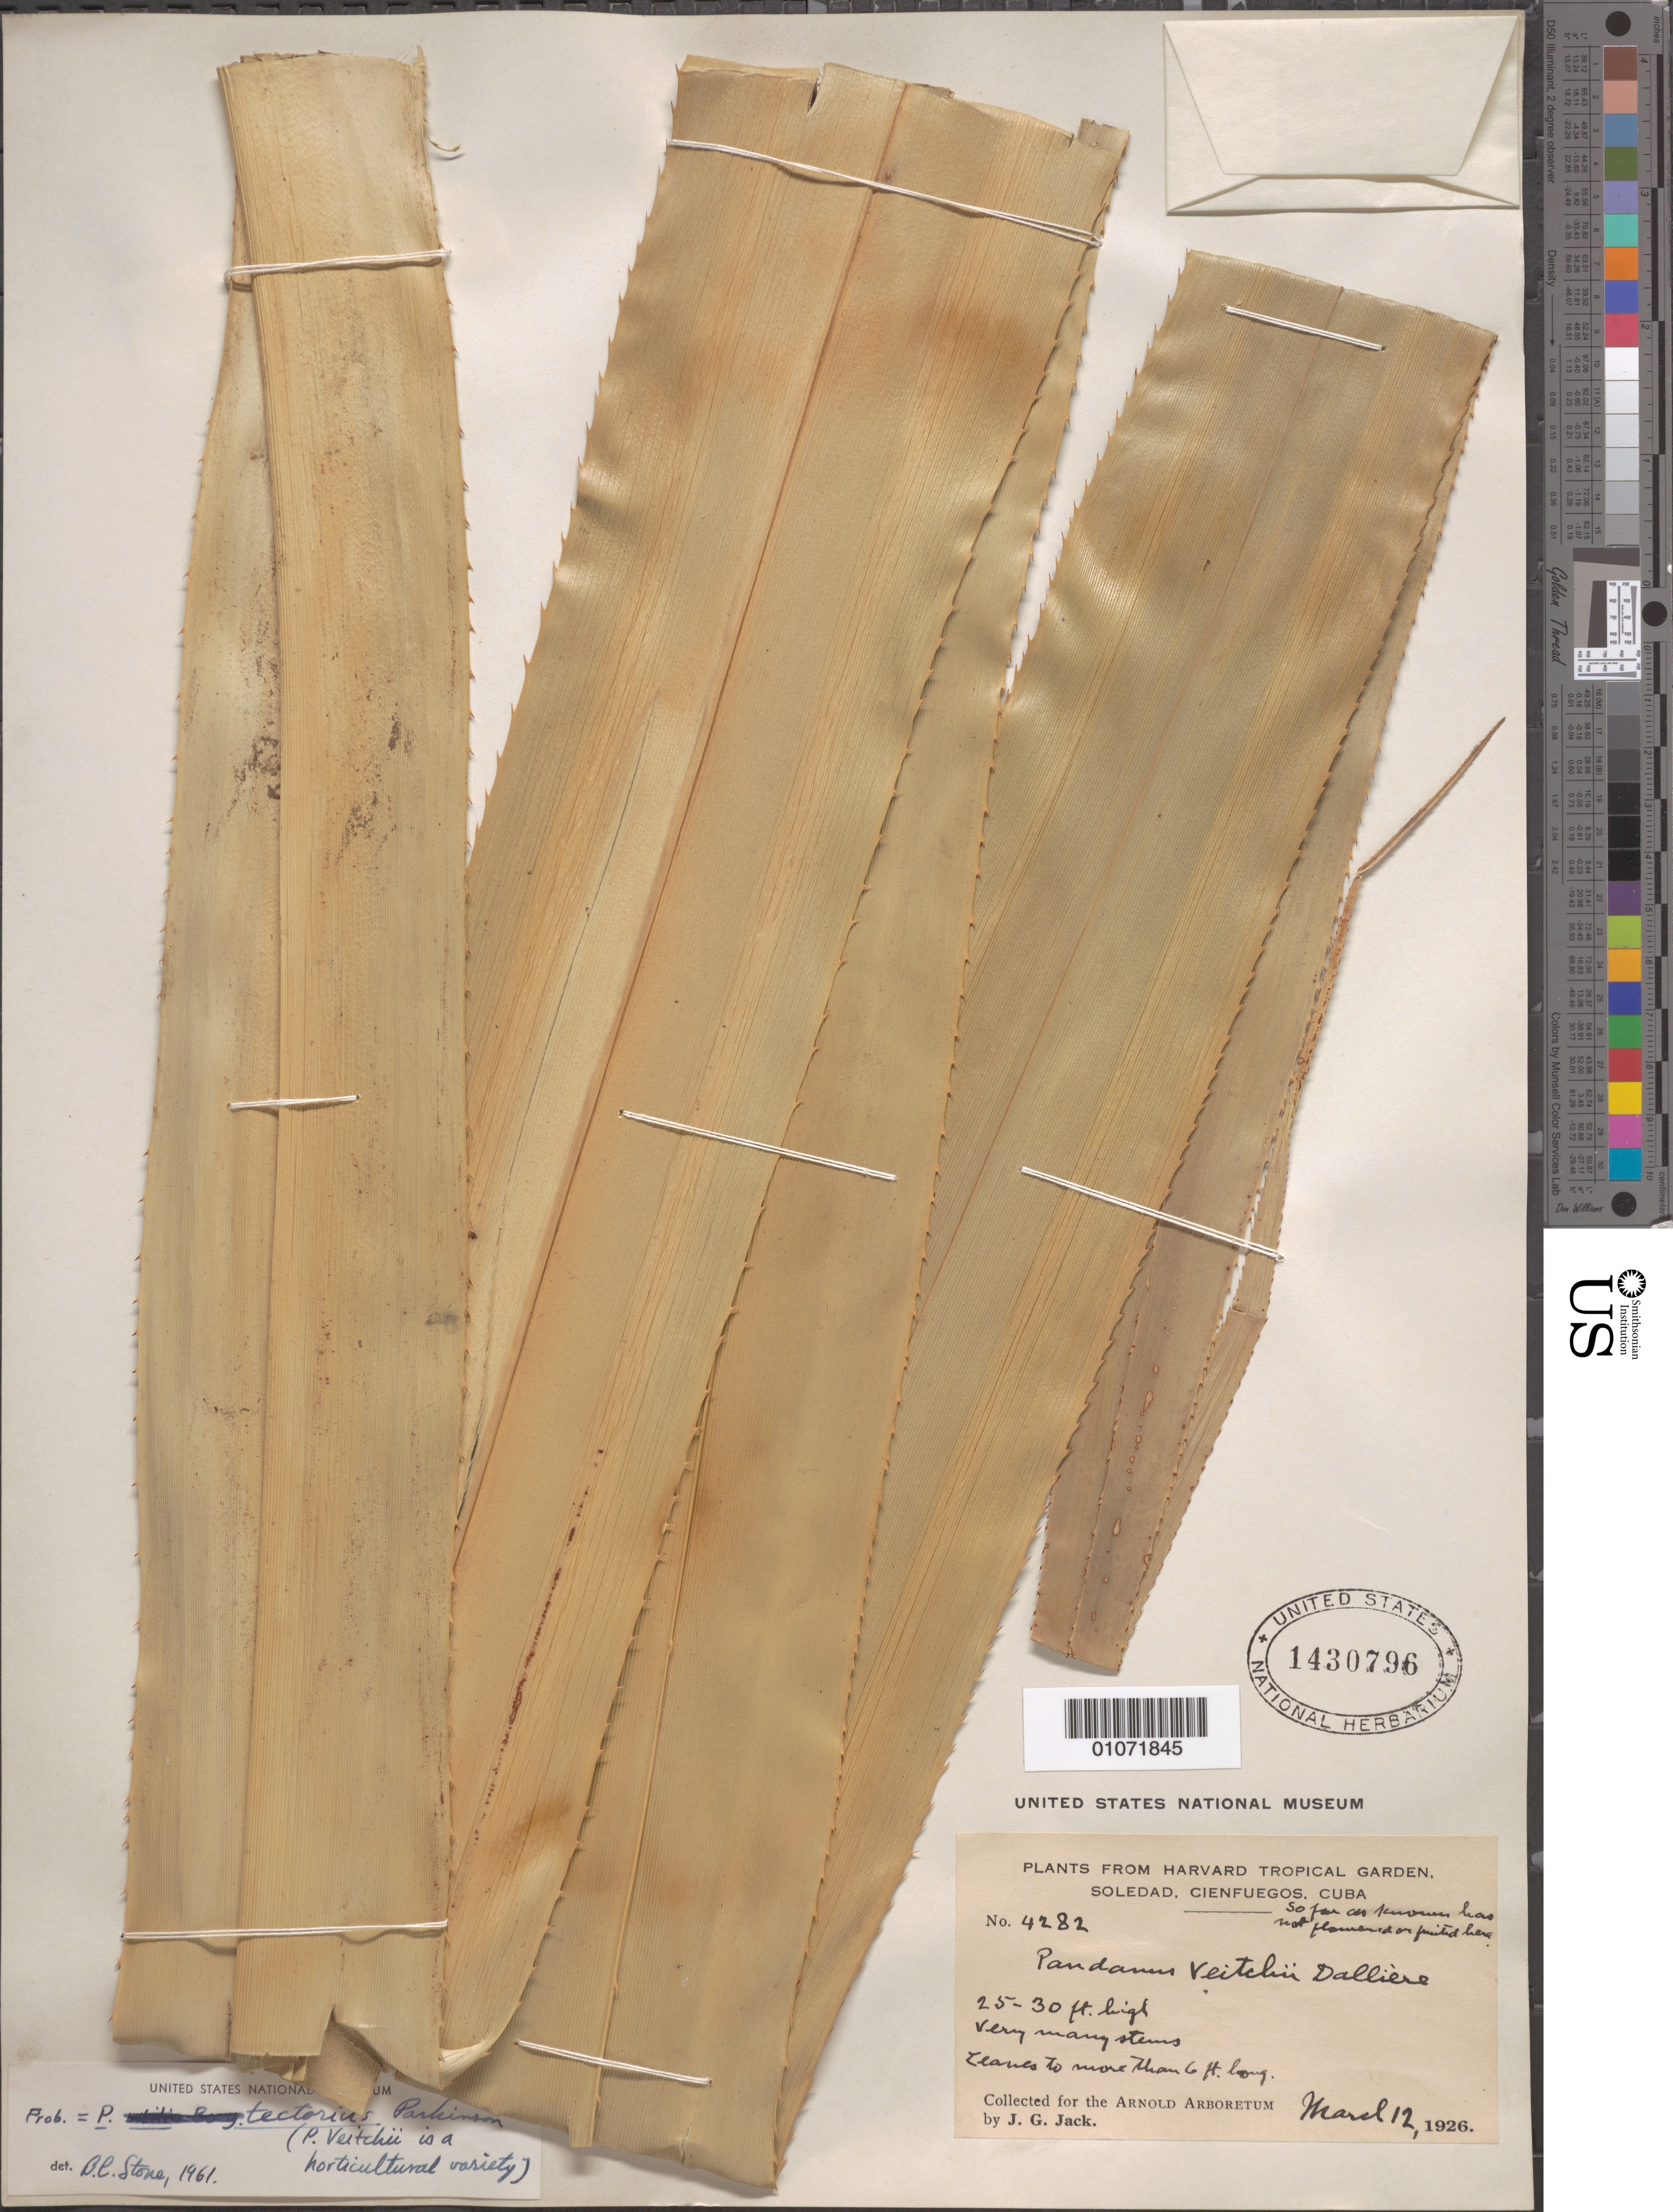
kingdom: Plantae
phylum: Tracheophyta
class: Liliopsida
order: Pandanales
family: Pandanaceae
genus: Pandanus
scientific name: Pandanus veitchii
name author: Mast.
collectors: J. G. Jack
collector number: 4282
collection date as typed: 12 Mar 1926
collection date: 1926-03-12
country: Cuba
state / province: Cienfuegos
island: Cuba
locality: Soledad Cienfuegos Cuba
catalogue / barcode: US 1430796